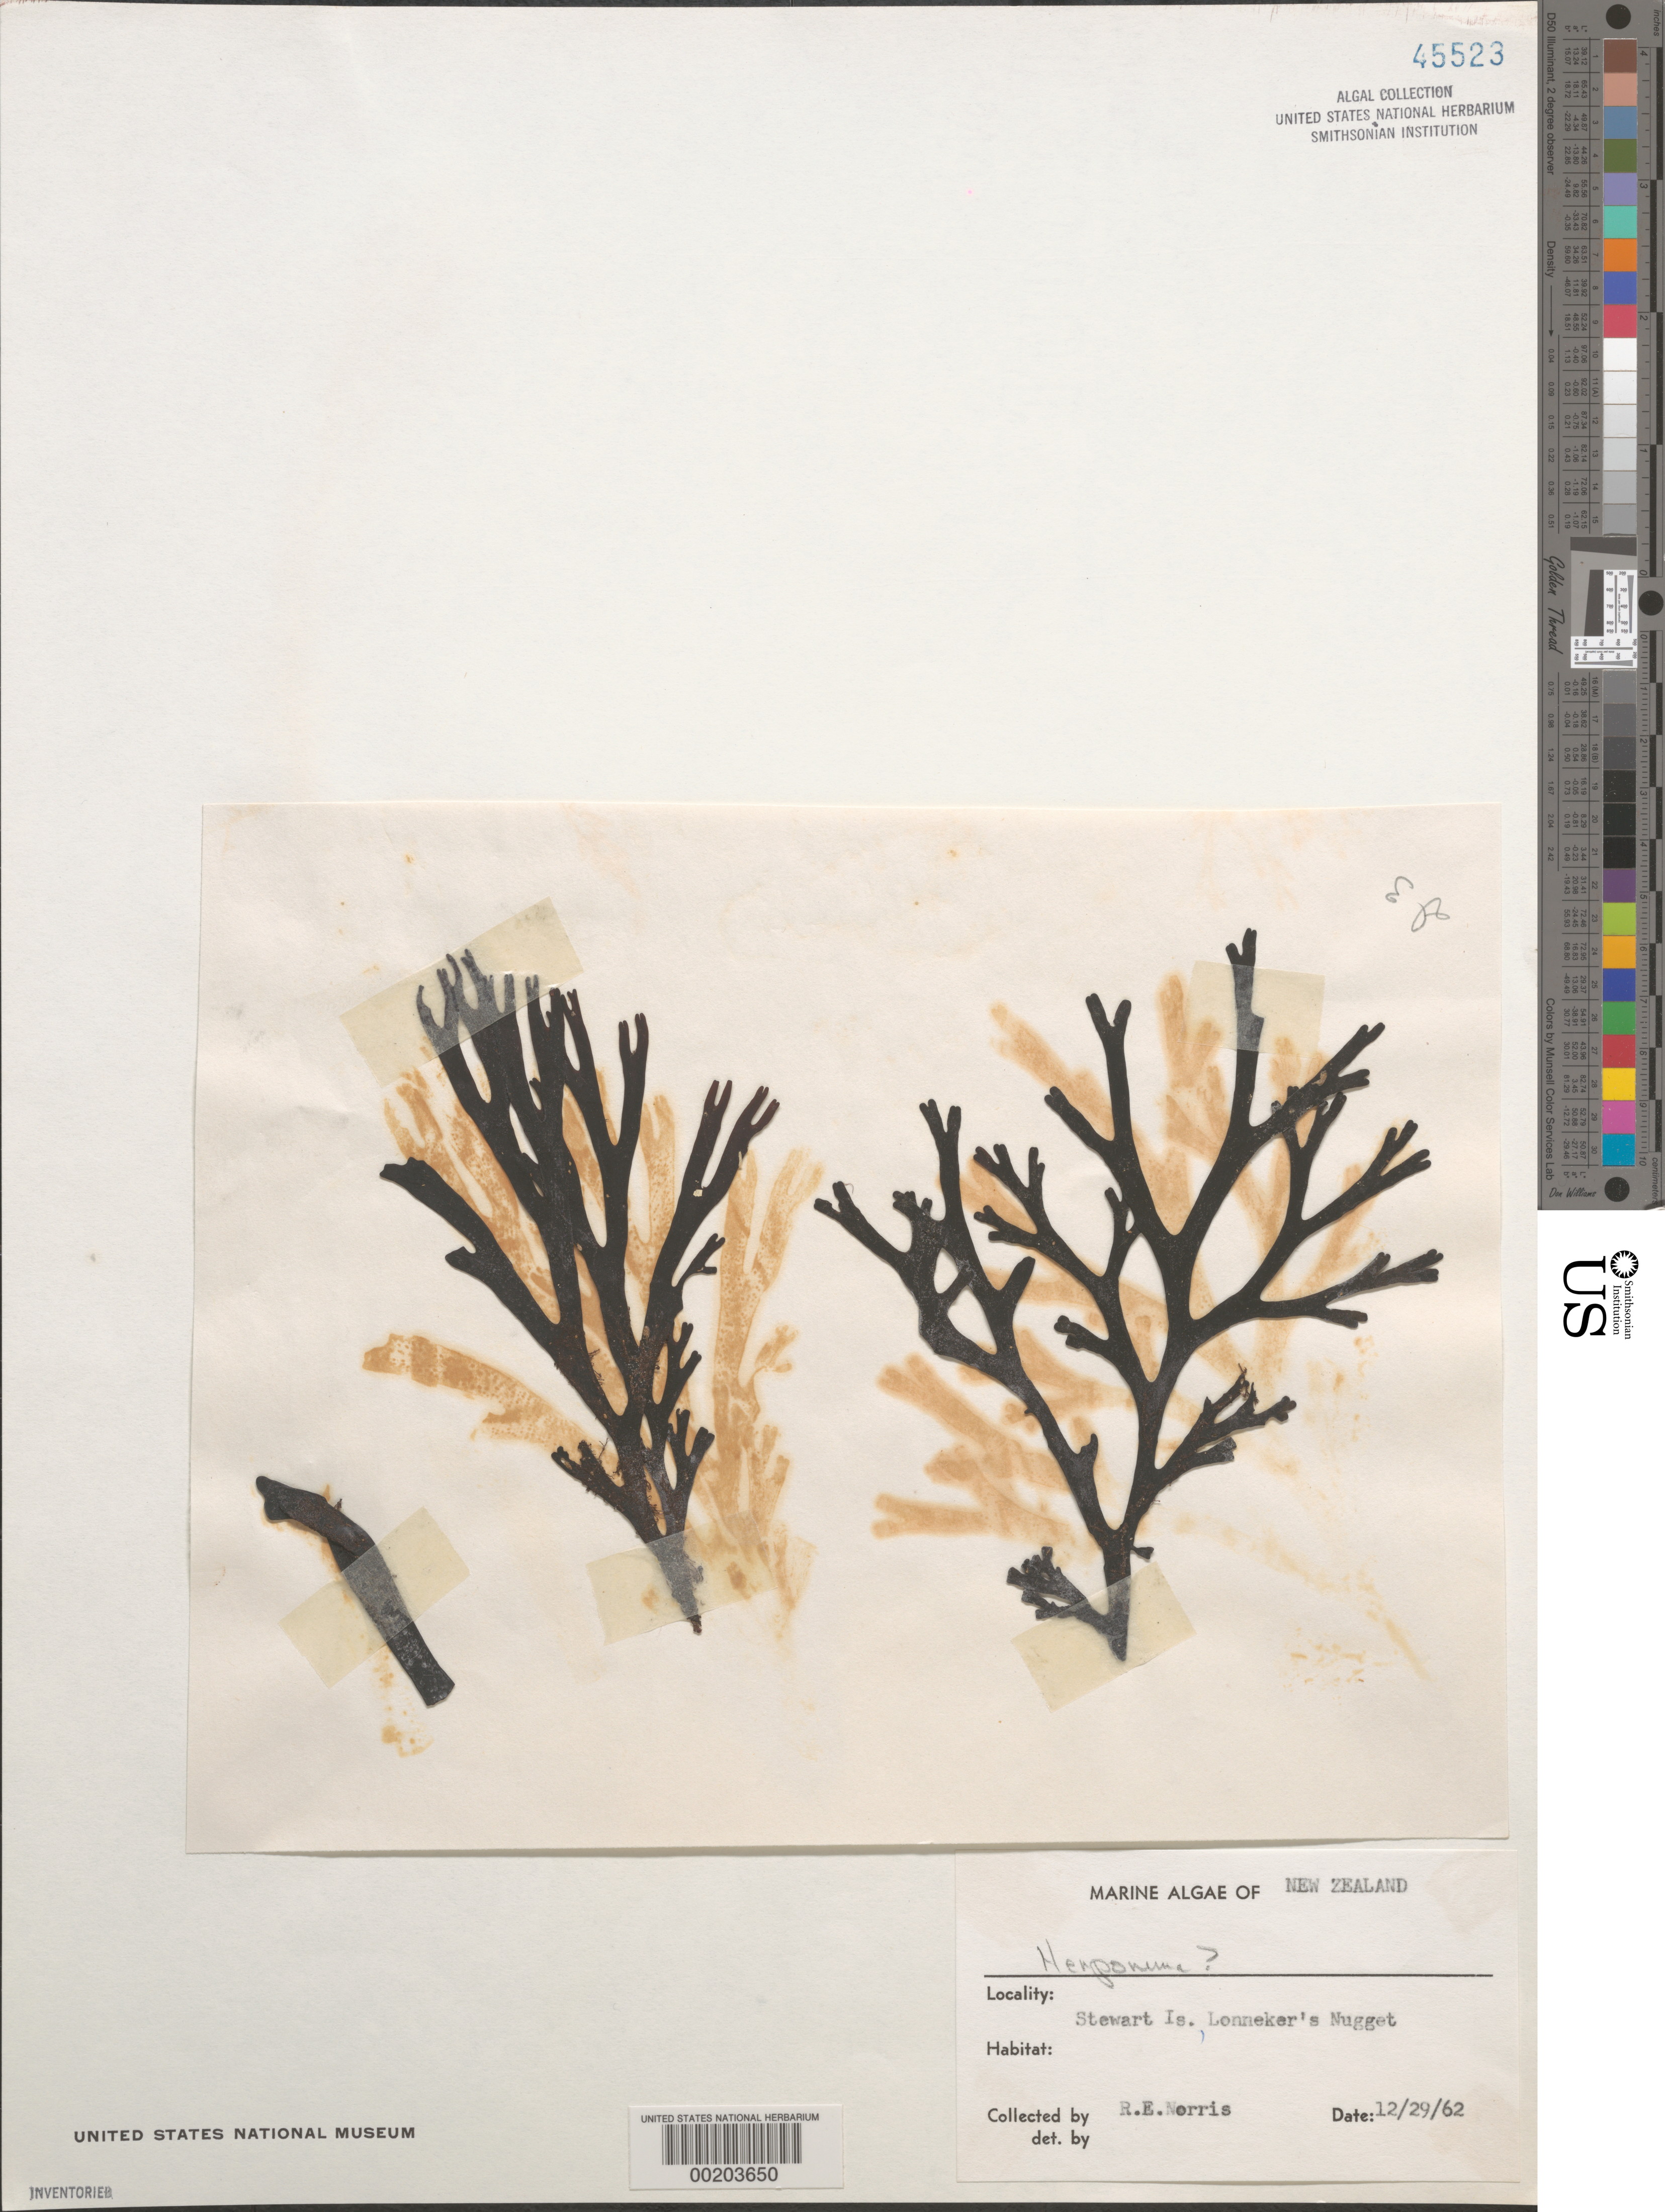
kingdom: Chromista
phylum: Ochrophyta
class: Phaeophyceae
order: Ectocarpales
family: Acinetosporaceae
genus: Herponema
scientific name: Herponema sp.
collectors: R. E. Norris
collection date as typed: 29 Dec 1962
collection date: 1962-12-29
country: New Zealand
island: Stewart Island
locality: Lonneker's Nugget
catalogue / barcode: US 45523